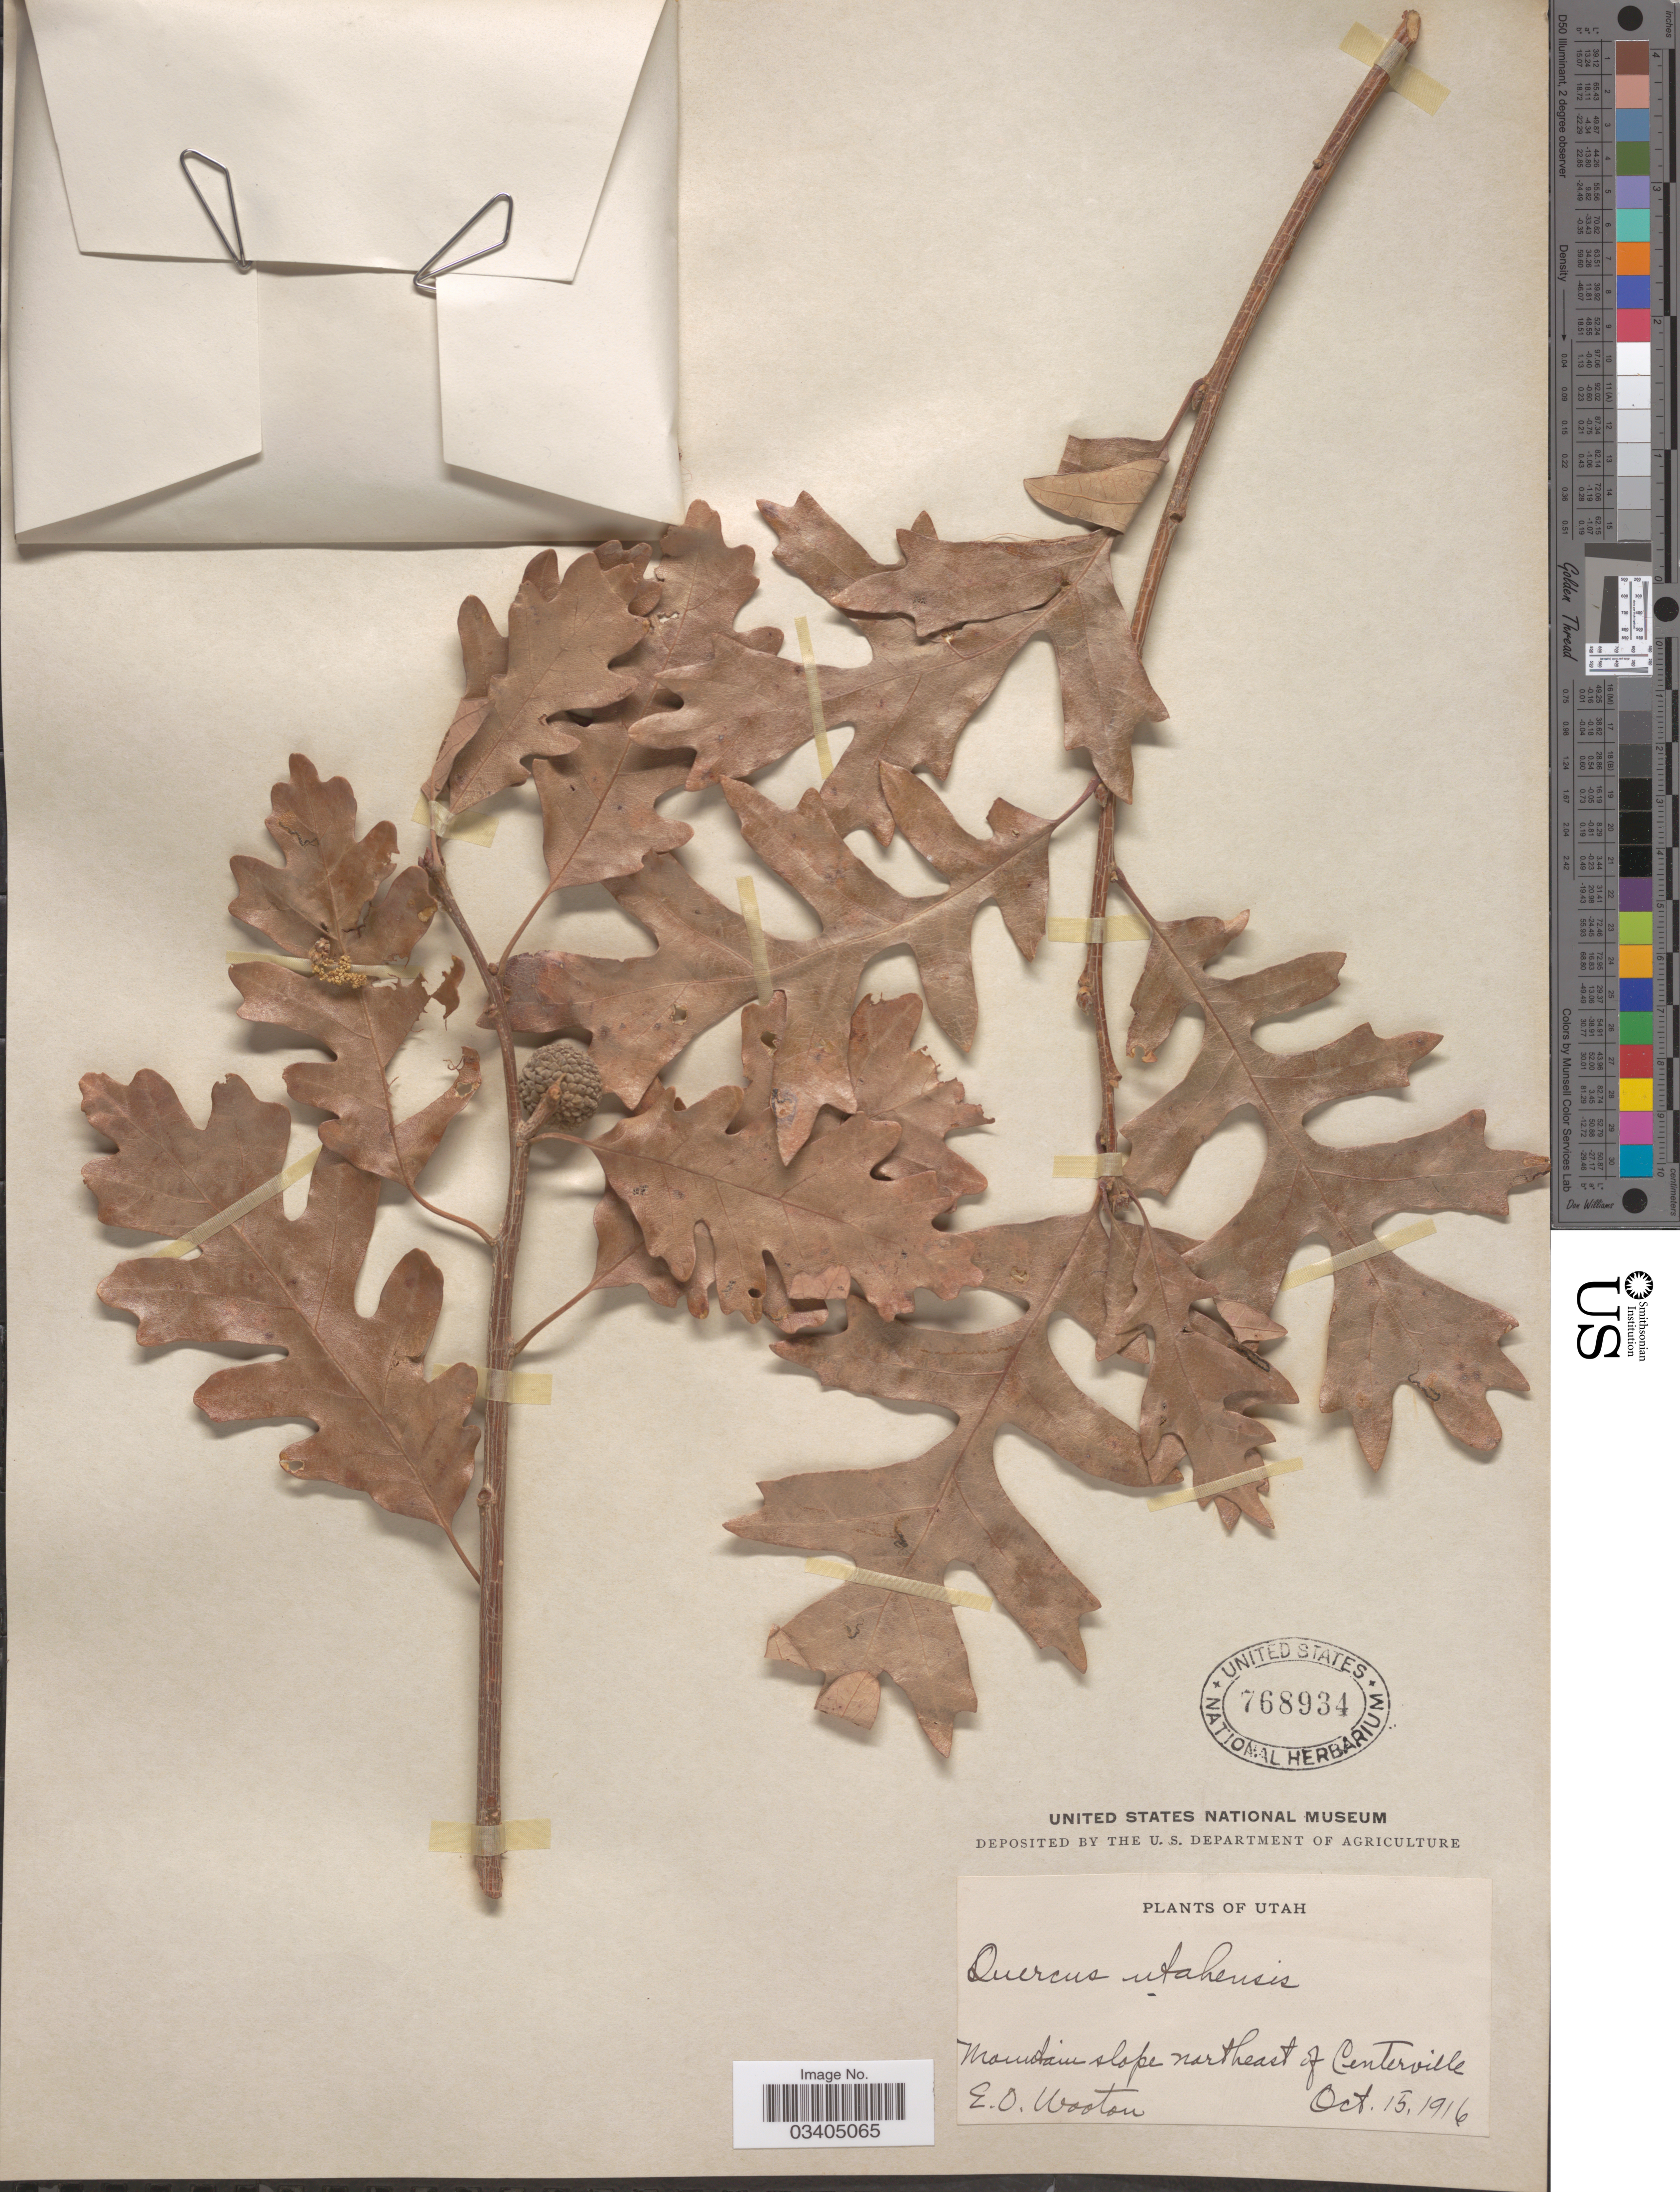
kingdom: Plantae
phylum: Tracheophyta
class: Magnoliopsida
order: Fagales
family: Fagaceae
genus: Quercus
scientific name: Quercus gambelii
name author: Nutt.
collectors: E. O. Wooton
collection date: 1916-10-15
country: United States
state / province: Utah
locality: Mountain slope northeast of Centerville.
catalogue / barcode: US 768934